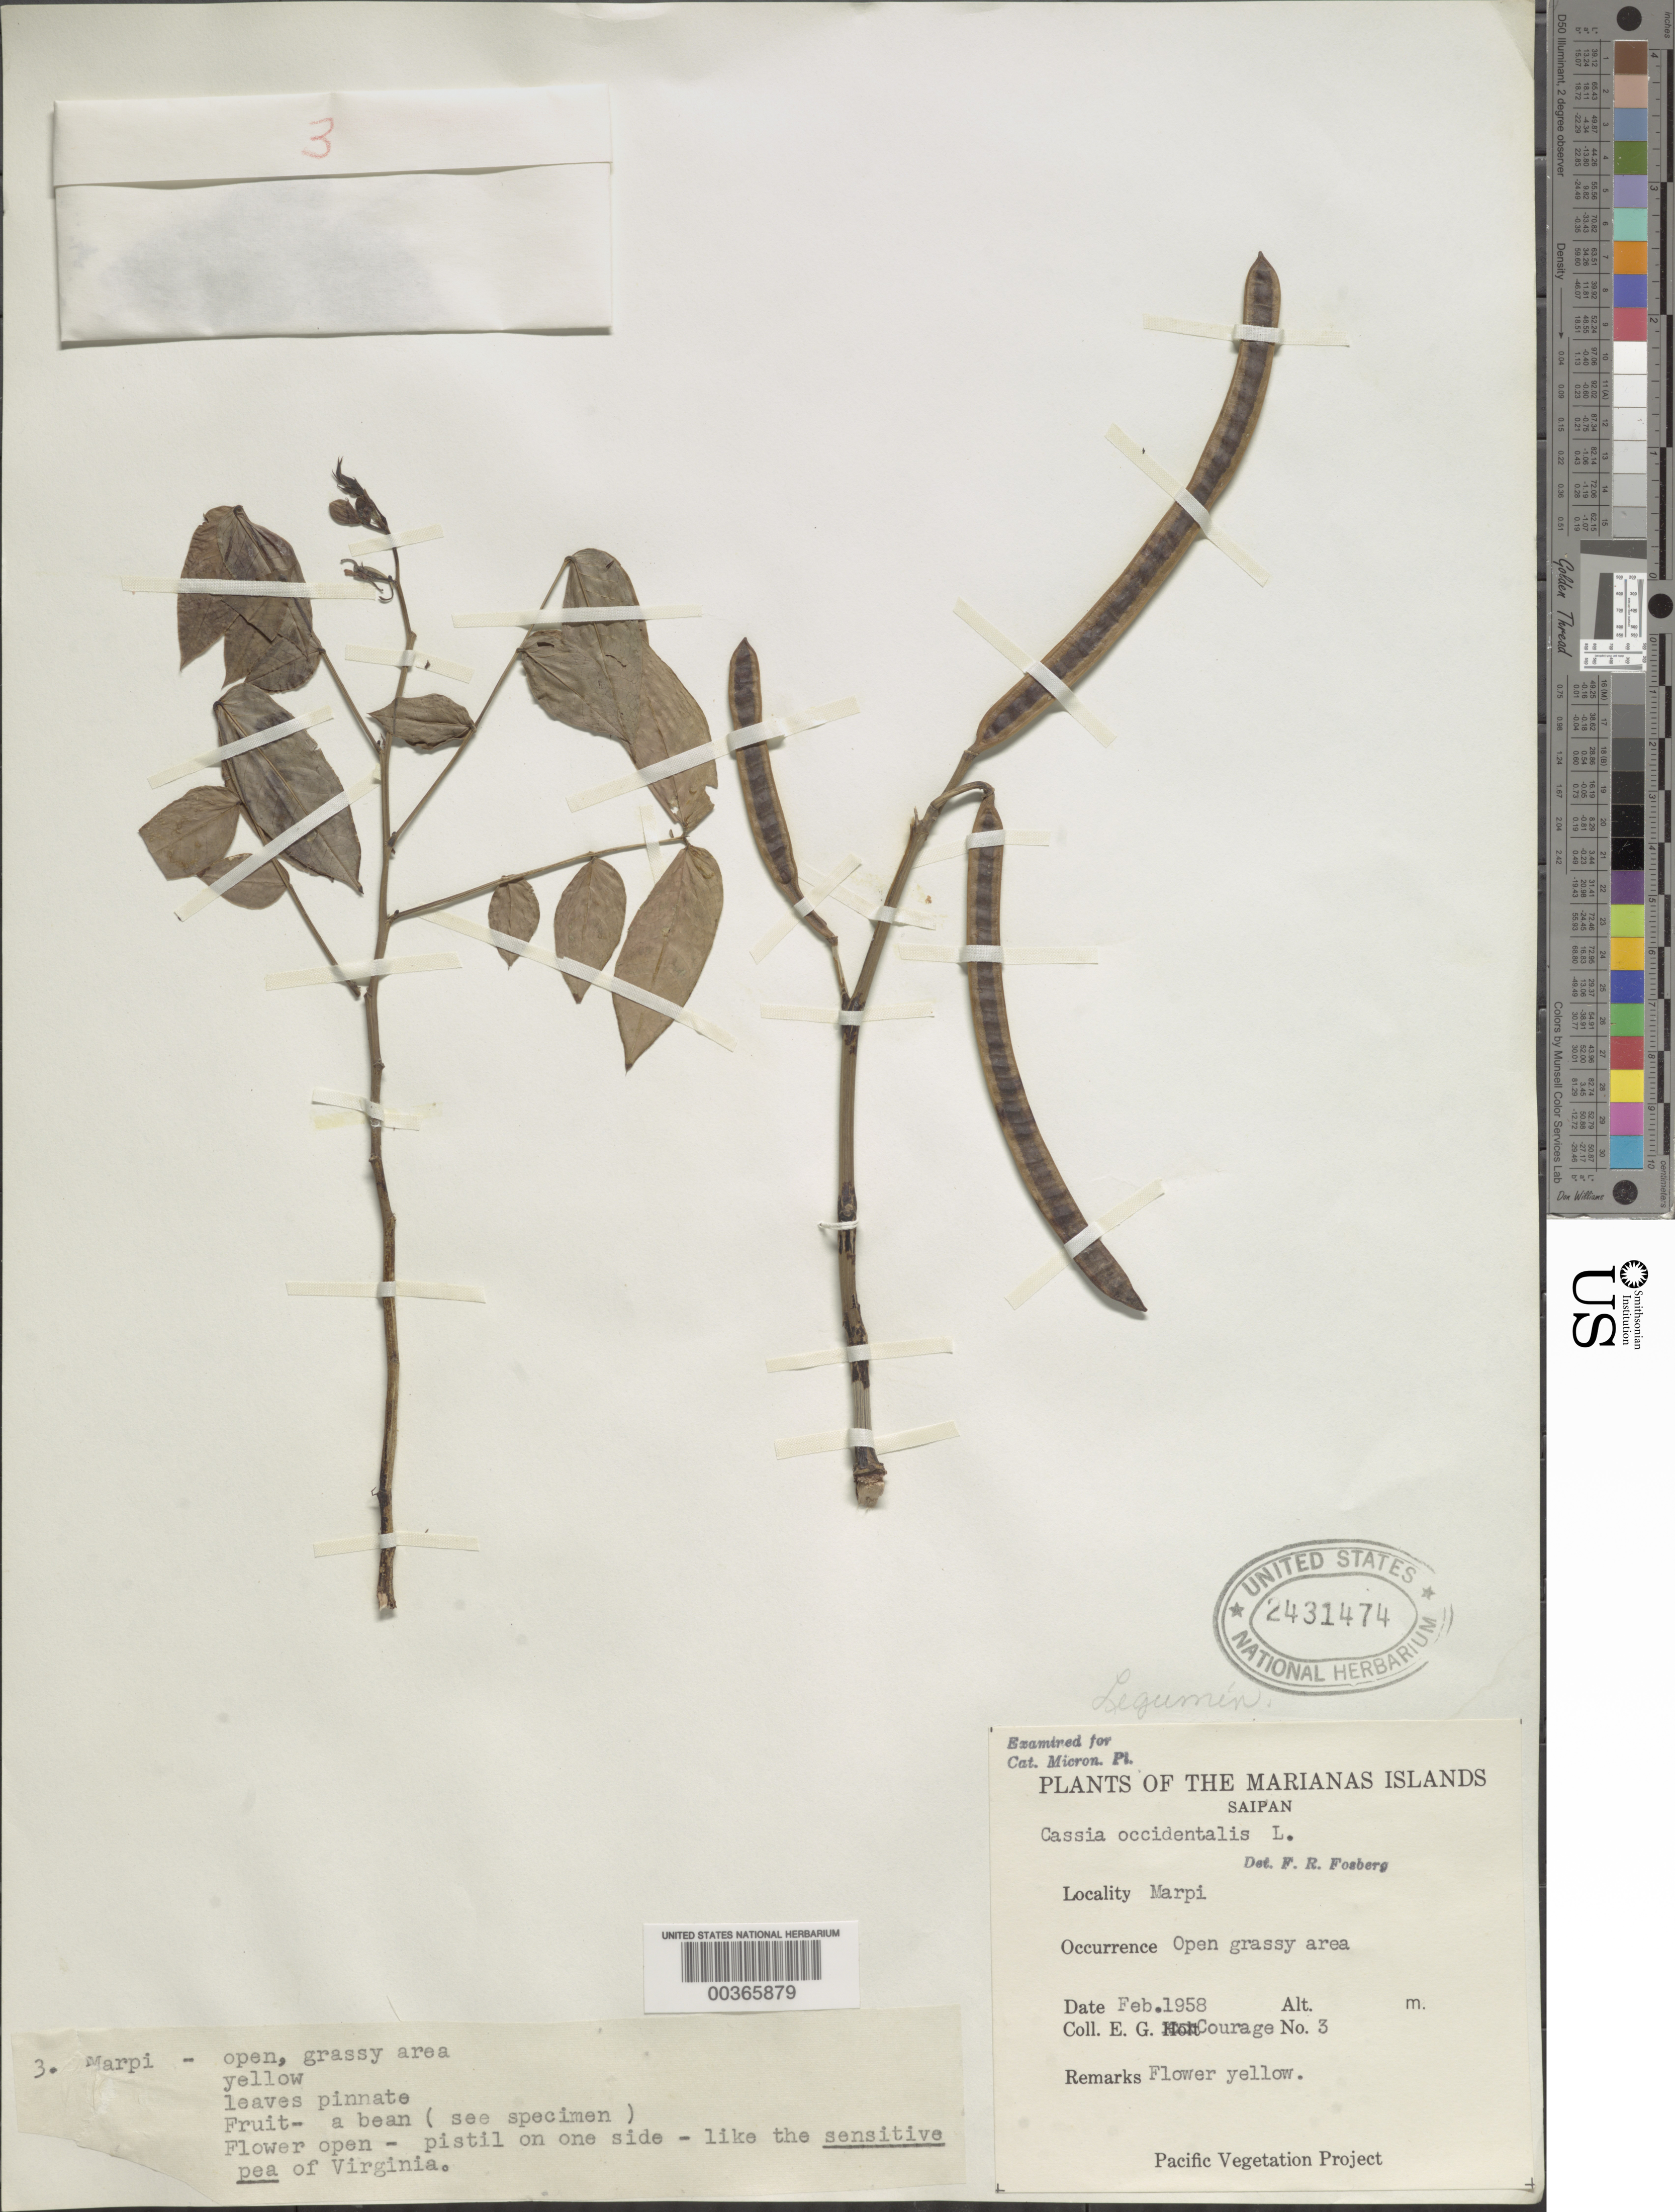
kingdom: Plantae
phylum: Tracheophyta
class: Magnoliopsida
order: Fabales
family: Fabaceae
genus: Senna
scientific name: Senna occidentalis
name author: (L.) Link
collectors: E. Courage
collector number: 3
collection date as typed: Feb 1958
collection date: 1958-02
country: Northern Mariana Islands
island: Saipan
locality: Marpi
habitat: Open grassy area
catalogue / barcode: US 2431474